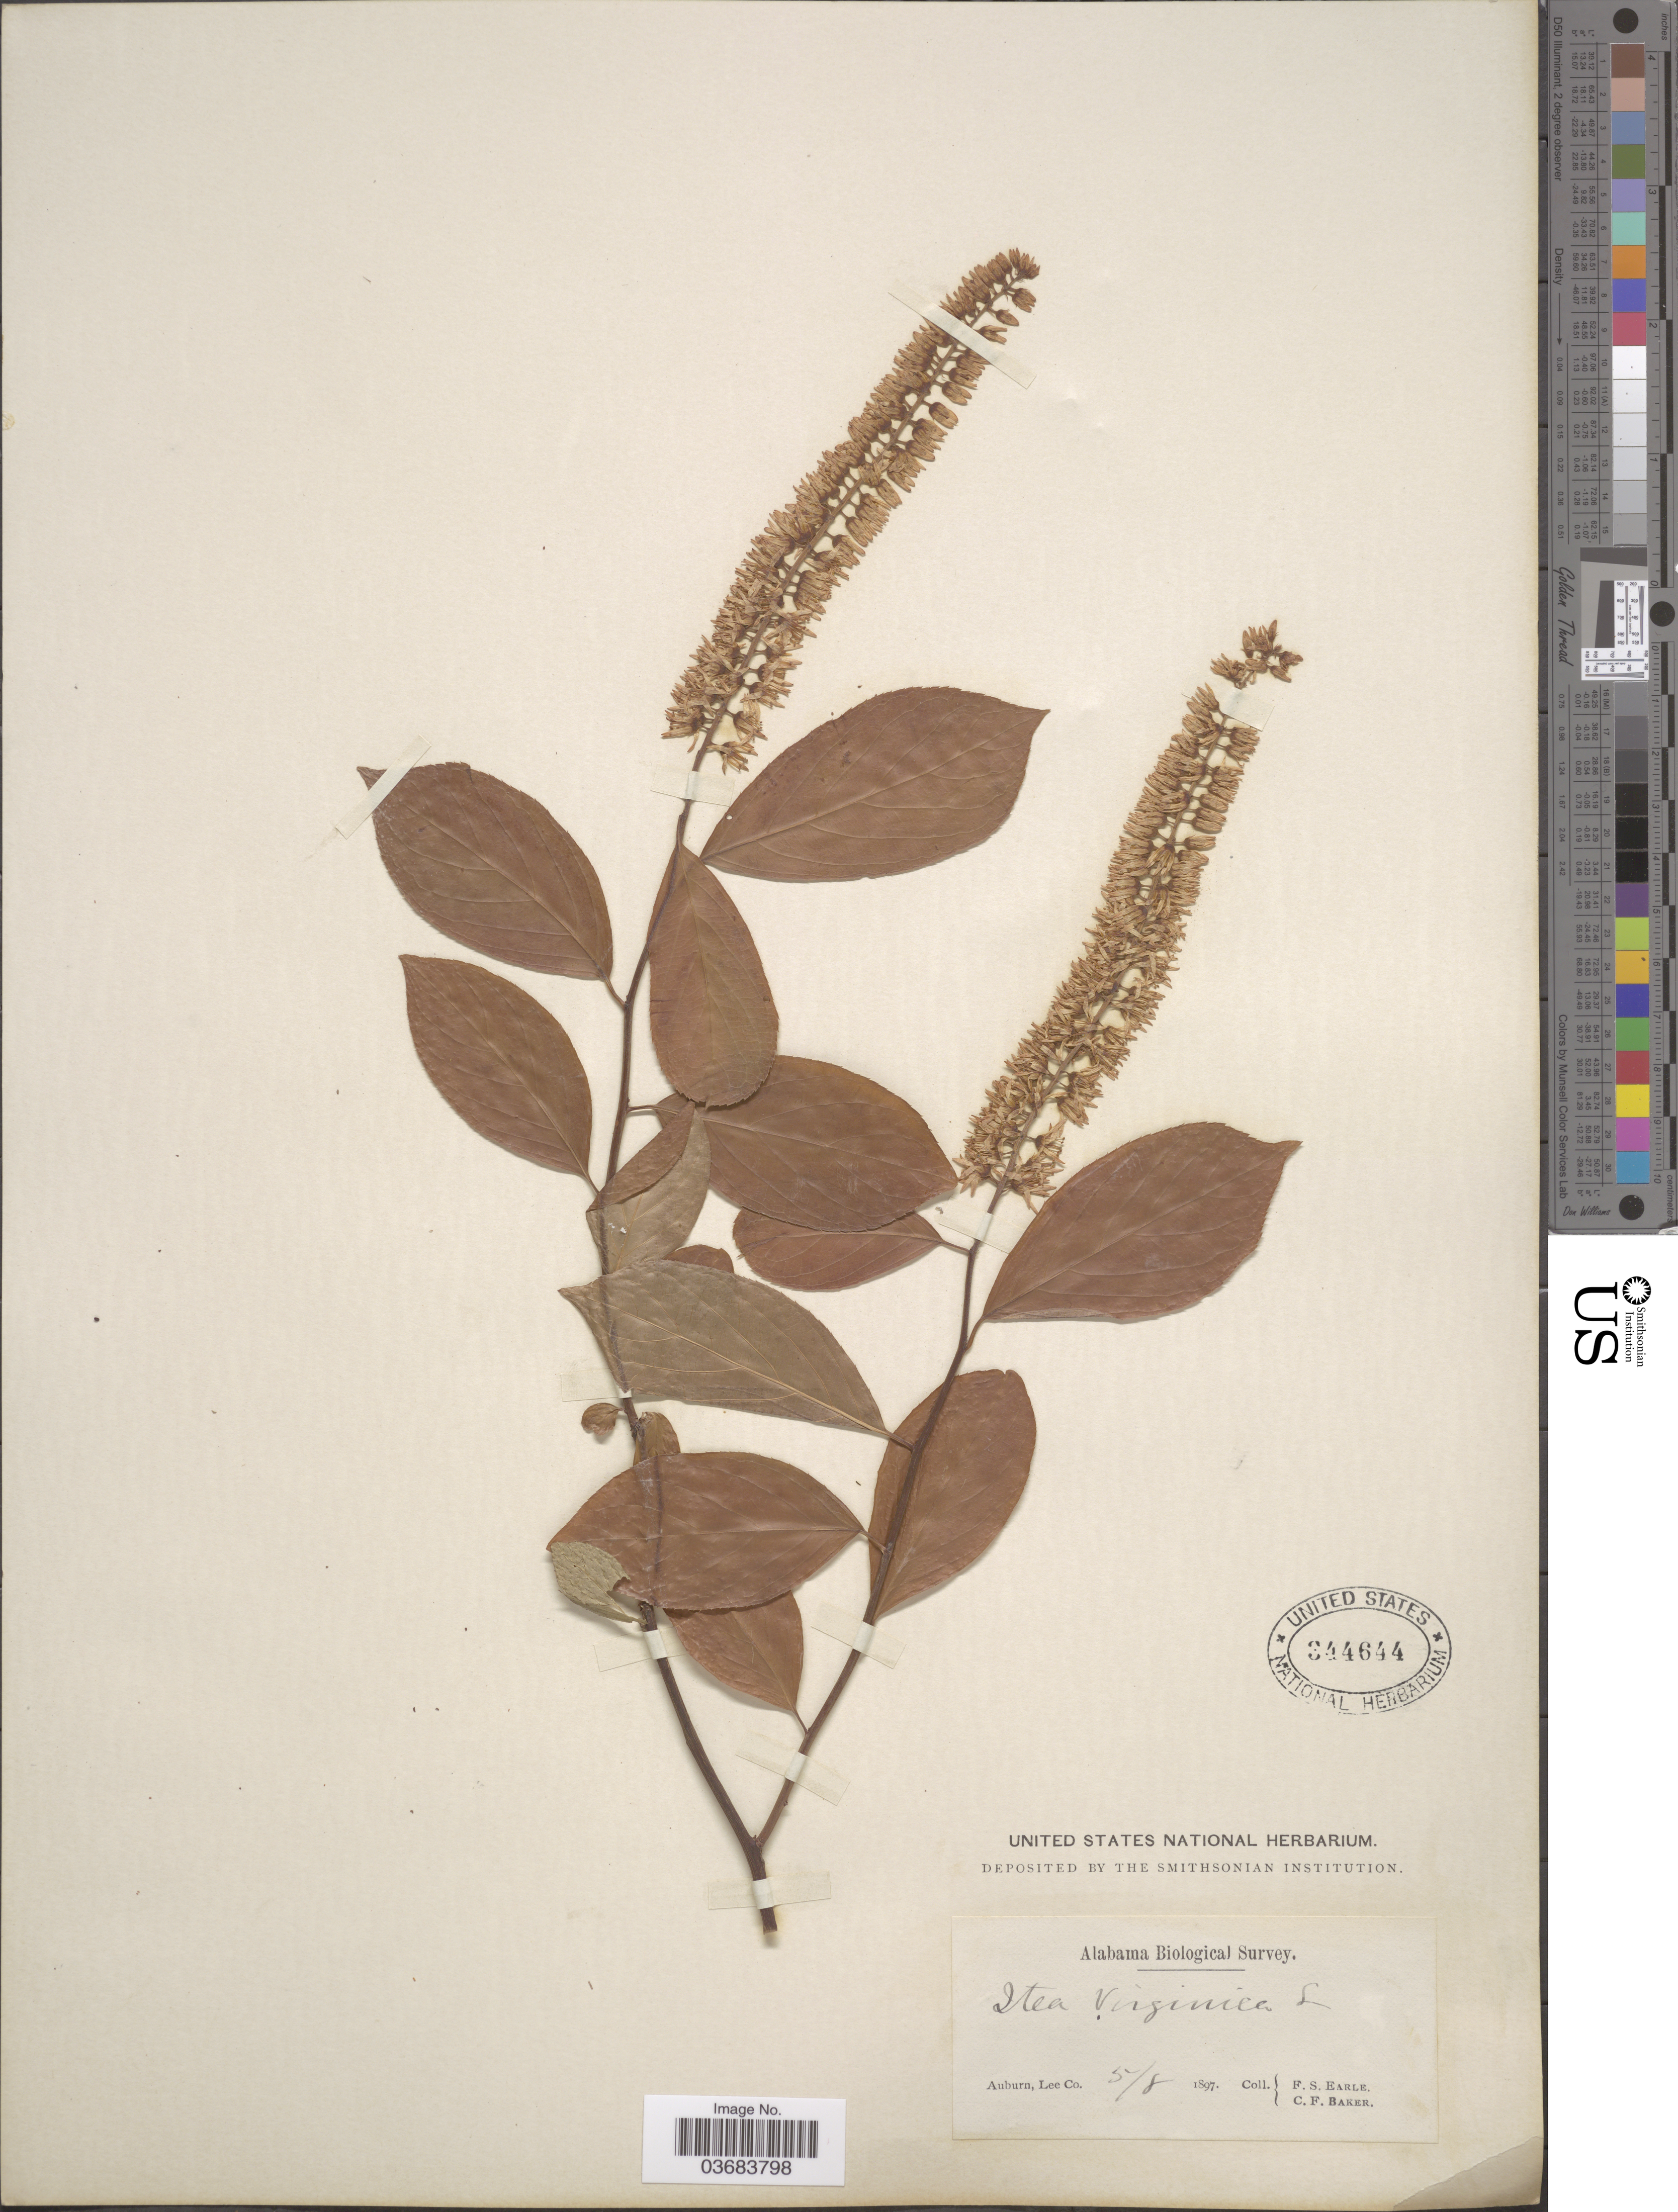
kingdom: Plantae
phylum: Tracheophyta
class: Magnoliopsida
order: Saxifragales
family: Iteaceae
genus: Itea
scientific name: Itea virginica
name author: L.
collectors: F. S. Earle & C. F. Baker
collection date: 1897-05-08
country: United States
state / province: Alabama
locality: Alabama Biological Survey. Auburn, Lee Co.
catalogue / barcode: US 344644